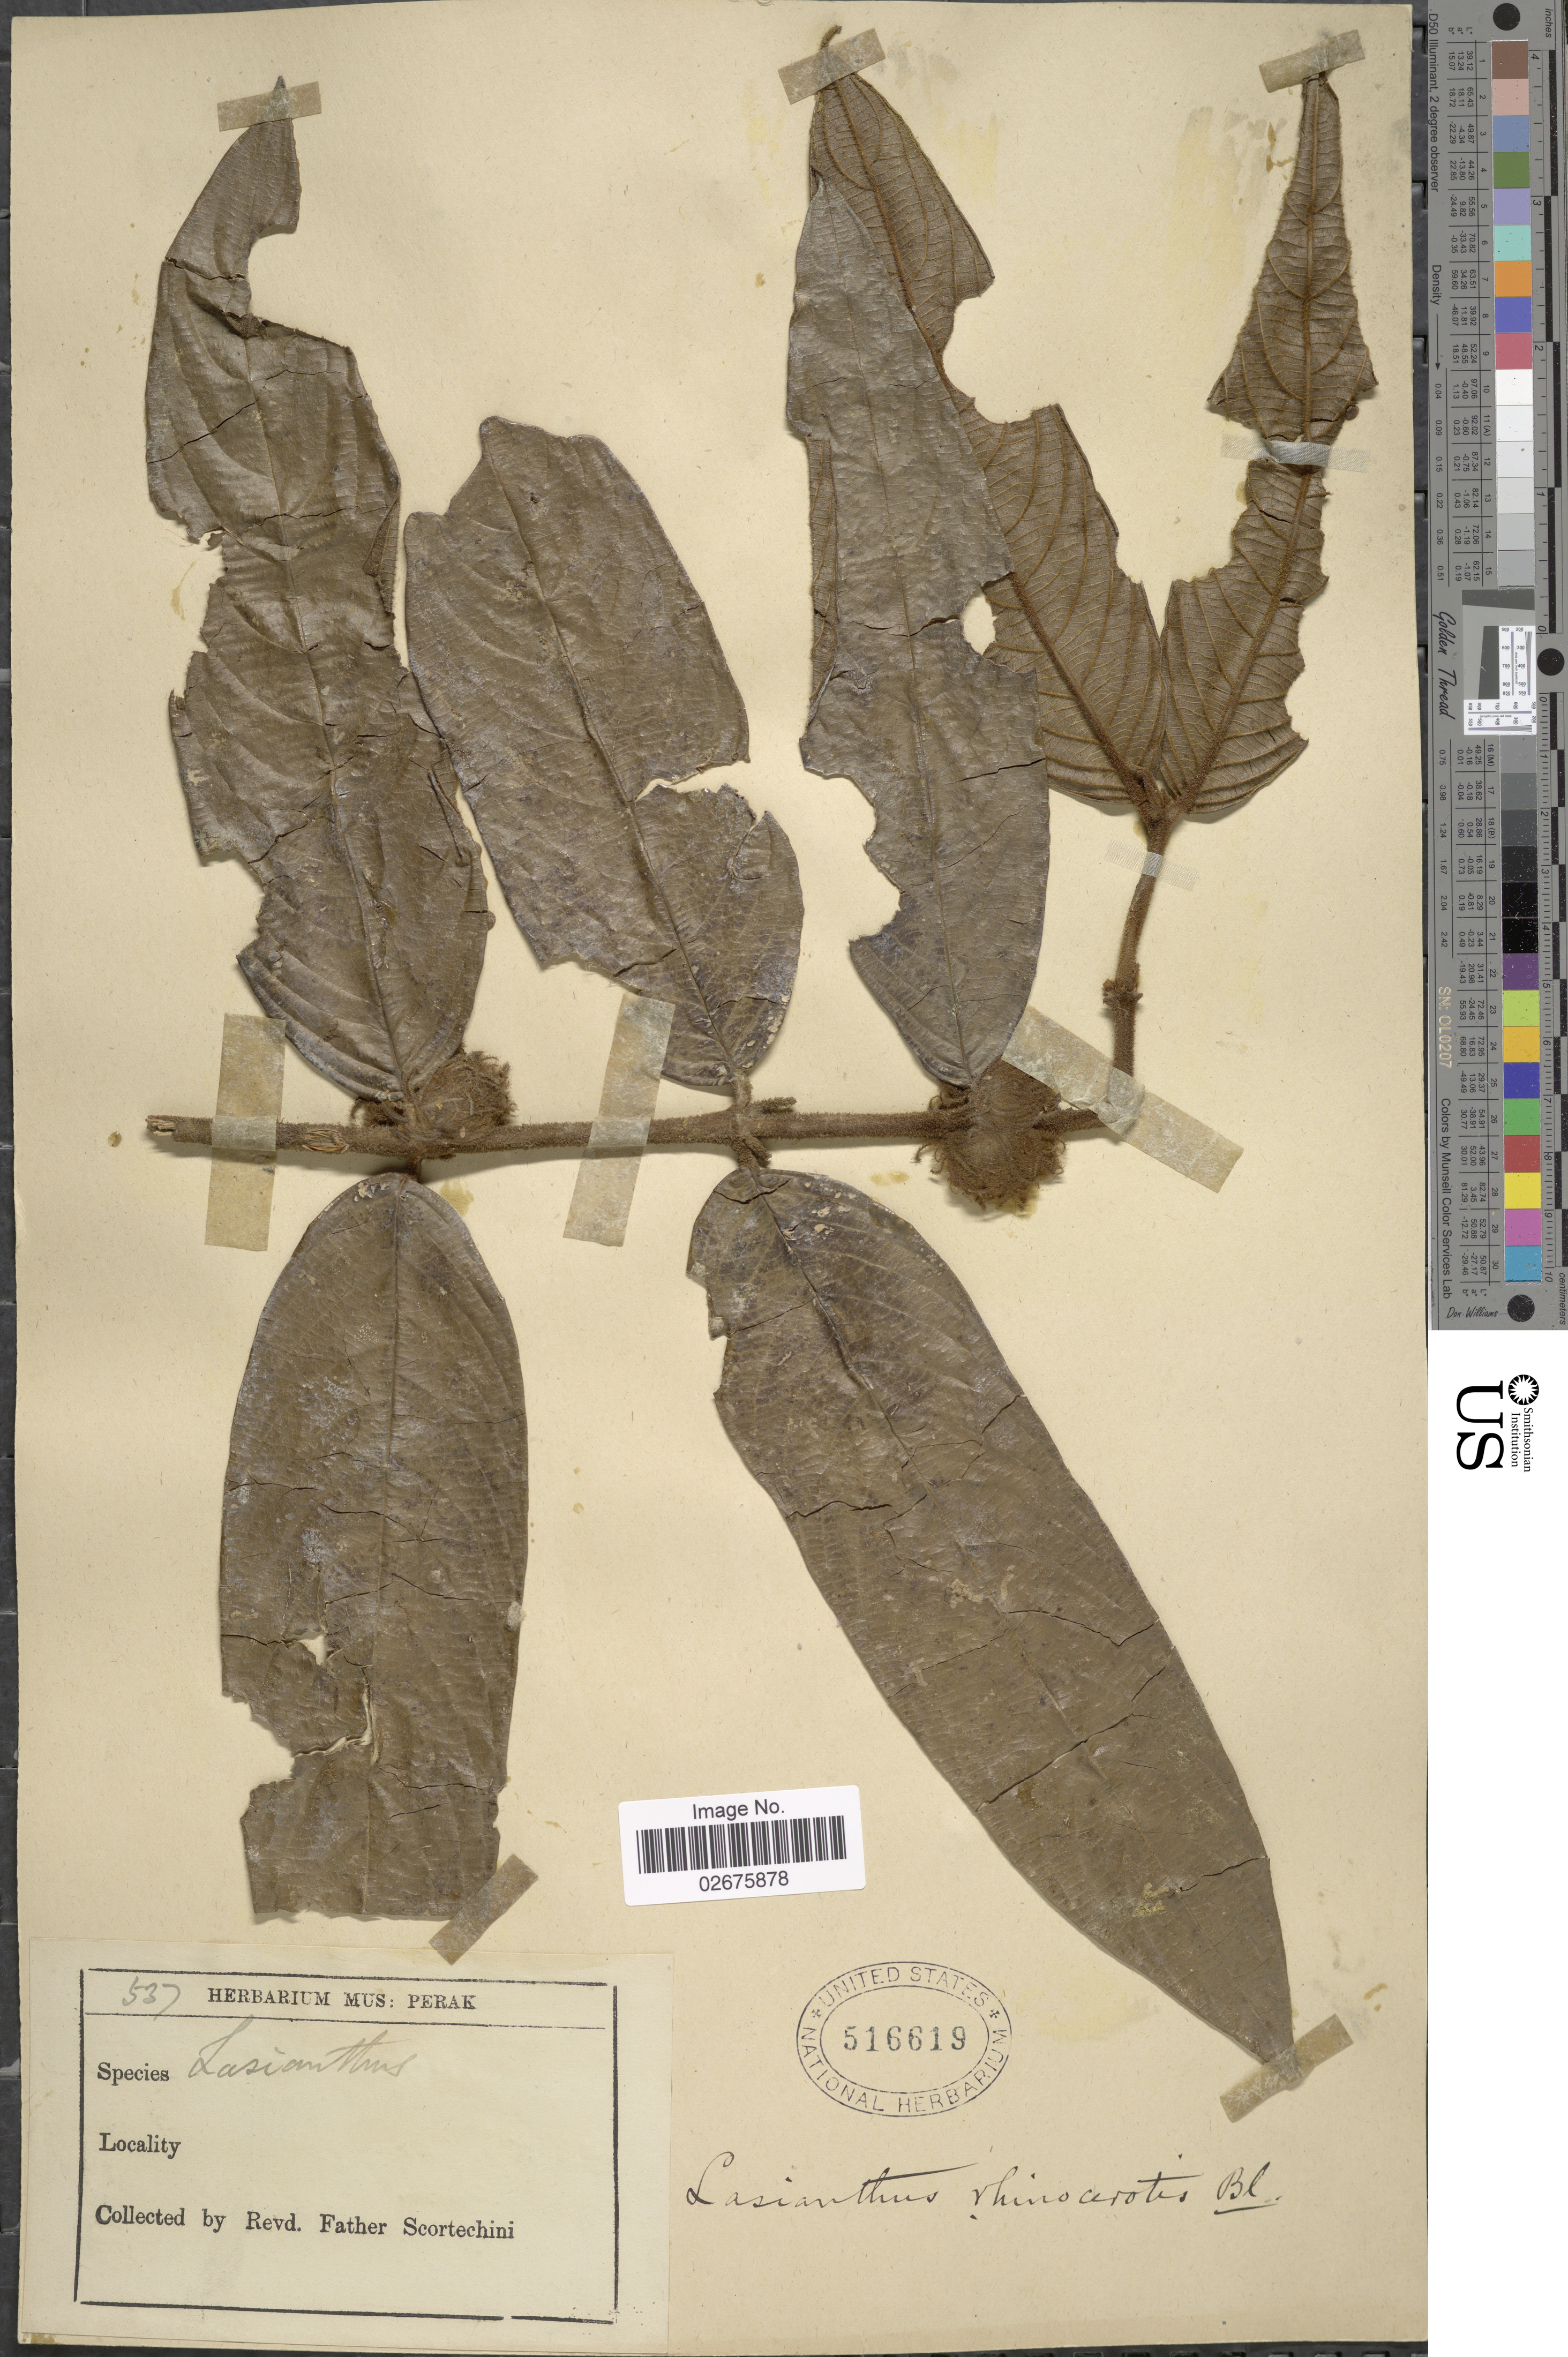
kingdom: Plantae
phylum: Tracheophyta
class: Magnoliopsida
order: Gentianales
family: Rubiaceae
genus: Lasianthus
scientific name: Lasianthus rhinocerotis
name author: Blume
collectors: Fr. Scortechini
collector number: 537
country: Malaysia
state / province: Perak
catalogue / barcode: US 516619